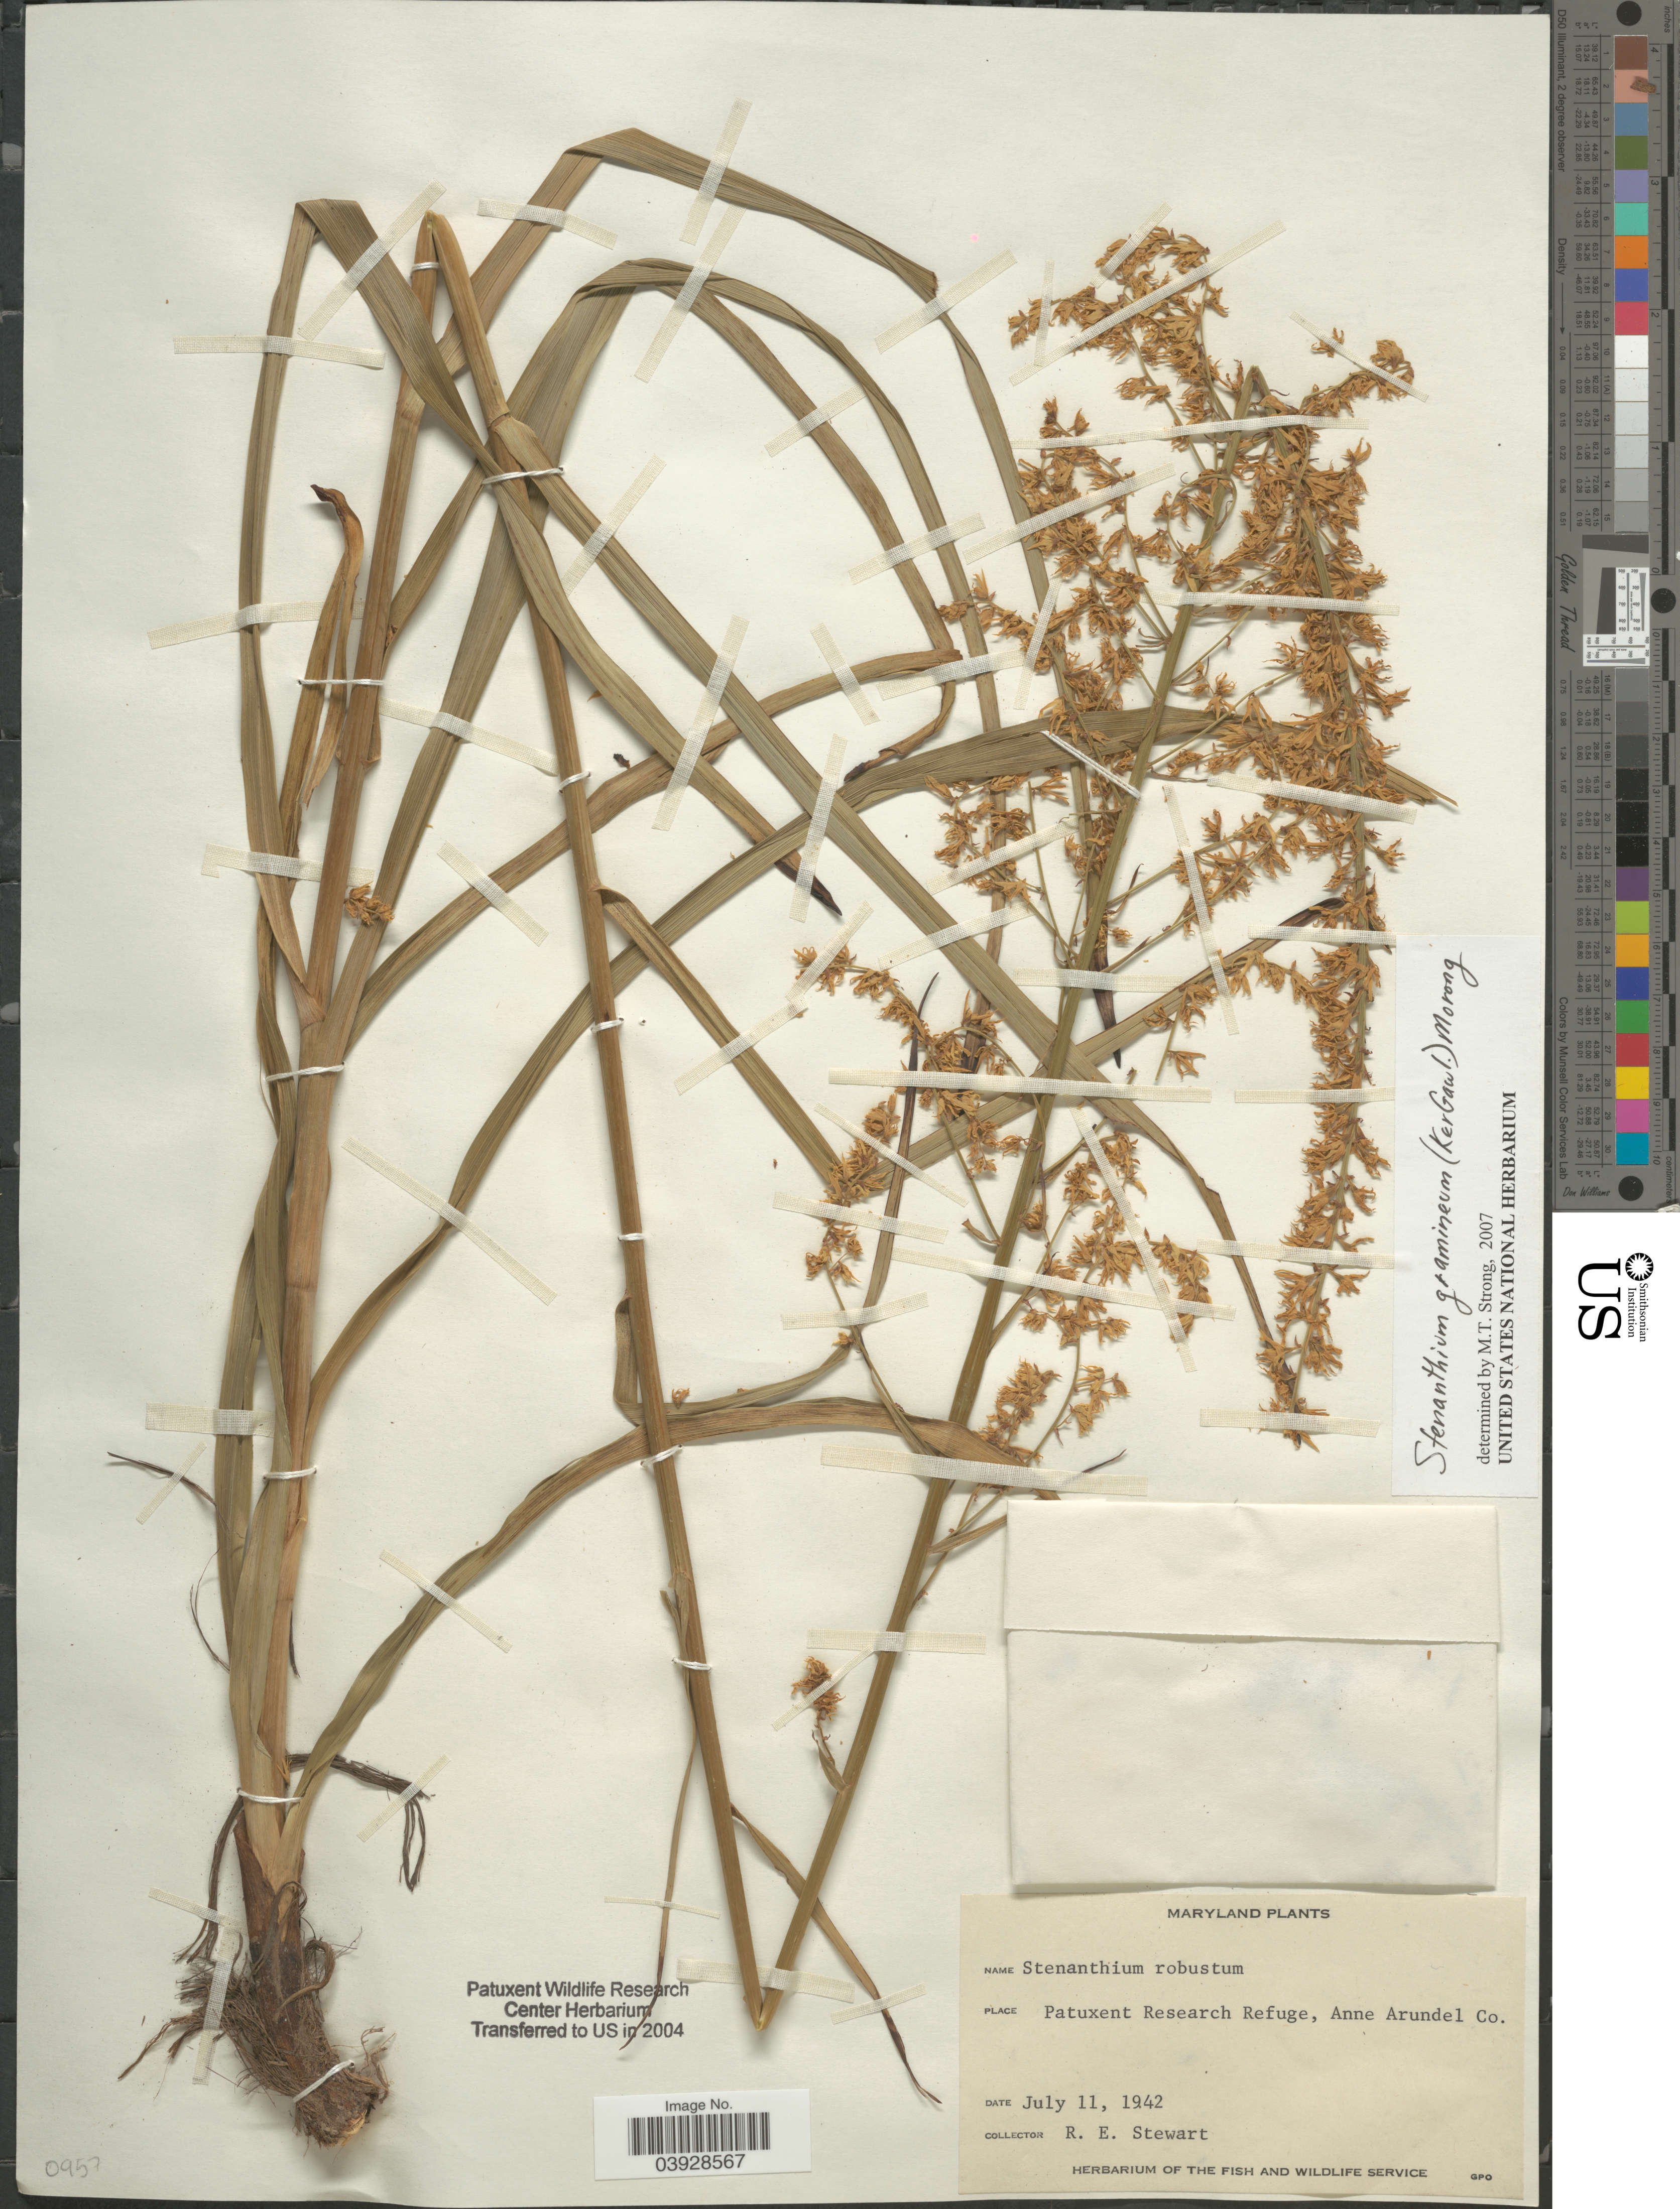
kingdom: Plantae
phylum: Tracheophyta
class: Liliopsida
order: Liliales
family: Melanthiaceae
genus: Stenanthium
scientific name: Stenanthium gramineum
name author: (Ker Gawl.) Morong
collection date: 1942-07-11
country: United States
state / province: Maryland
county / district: Anne Arundel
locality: Patuxent Research Refuge, Anne Arundel Co.